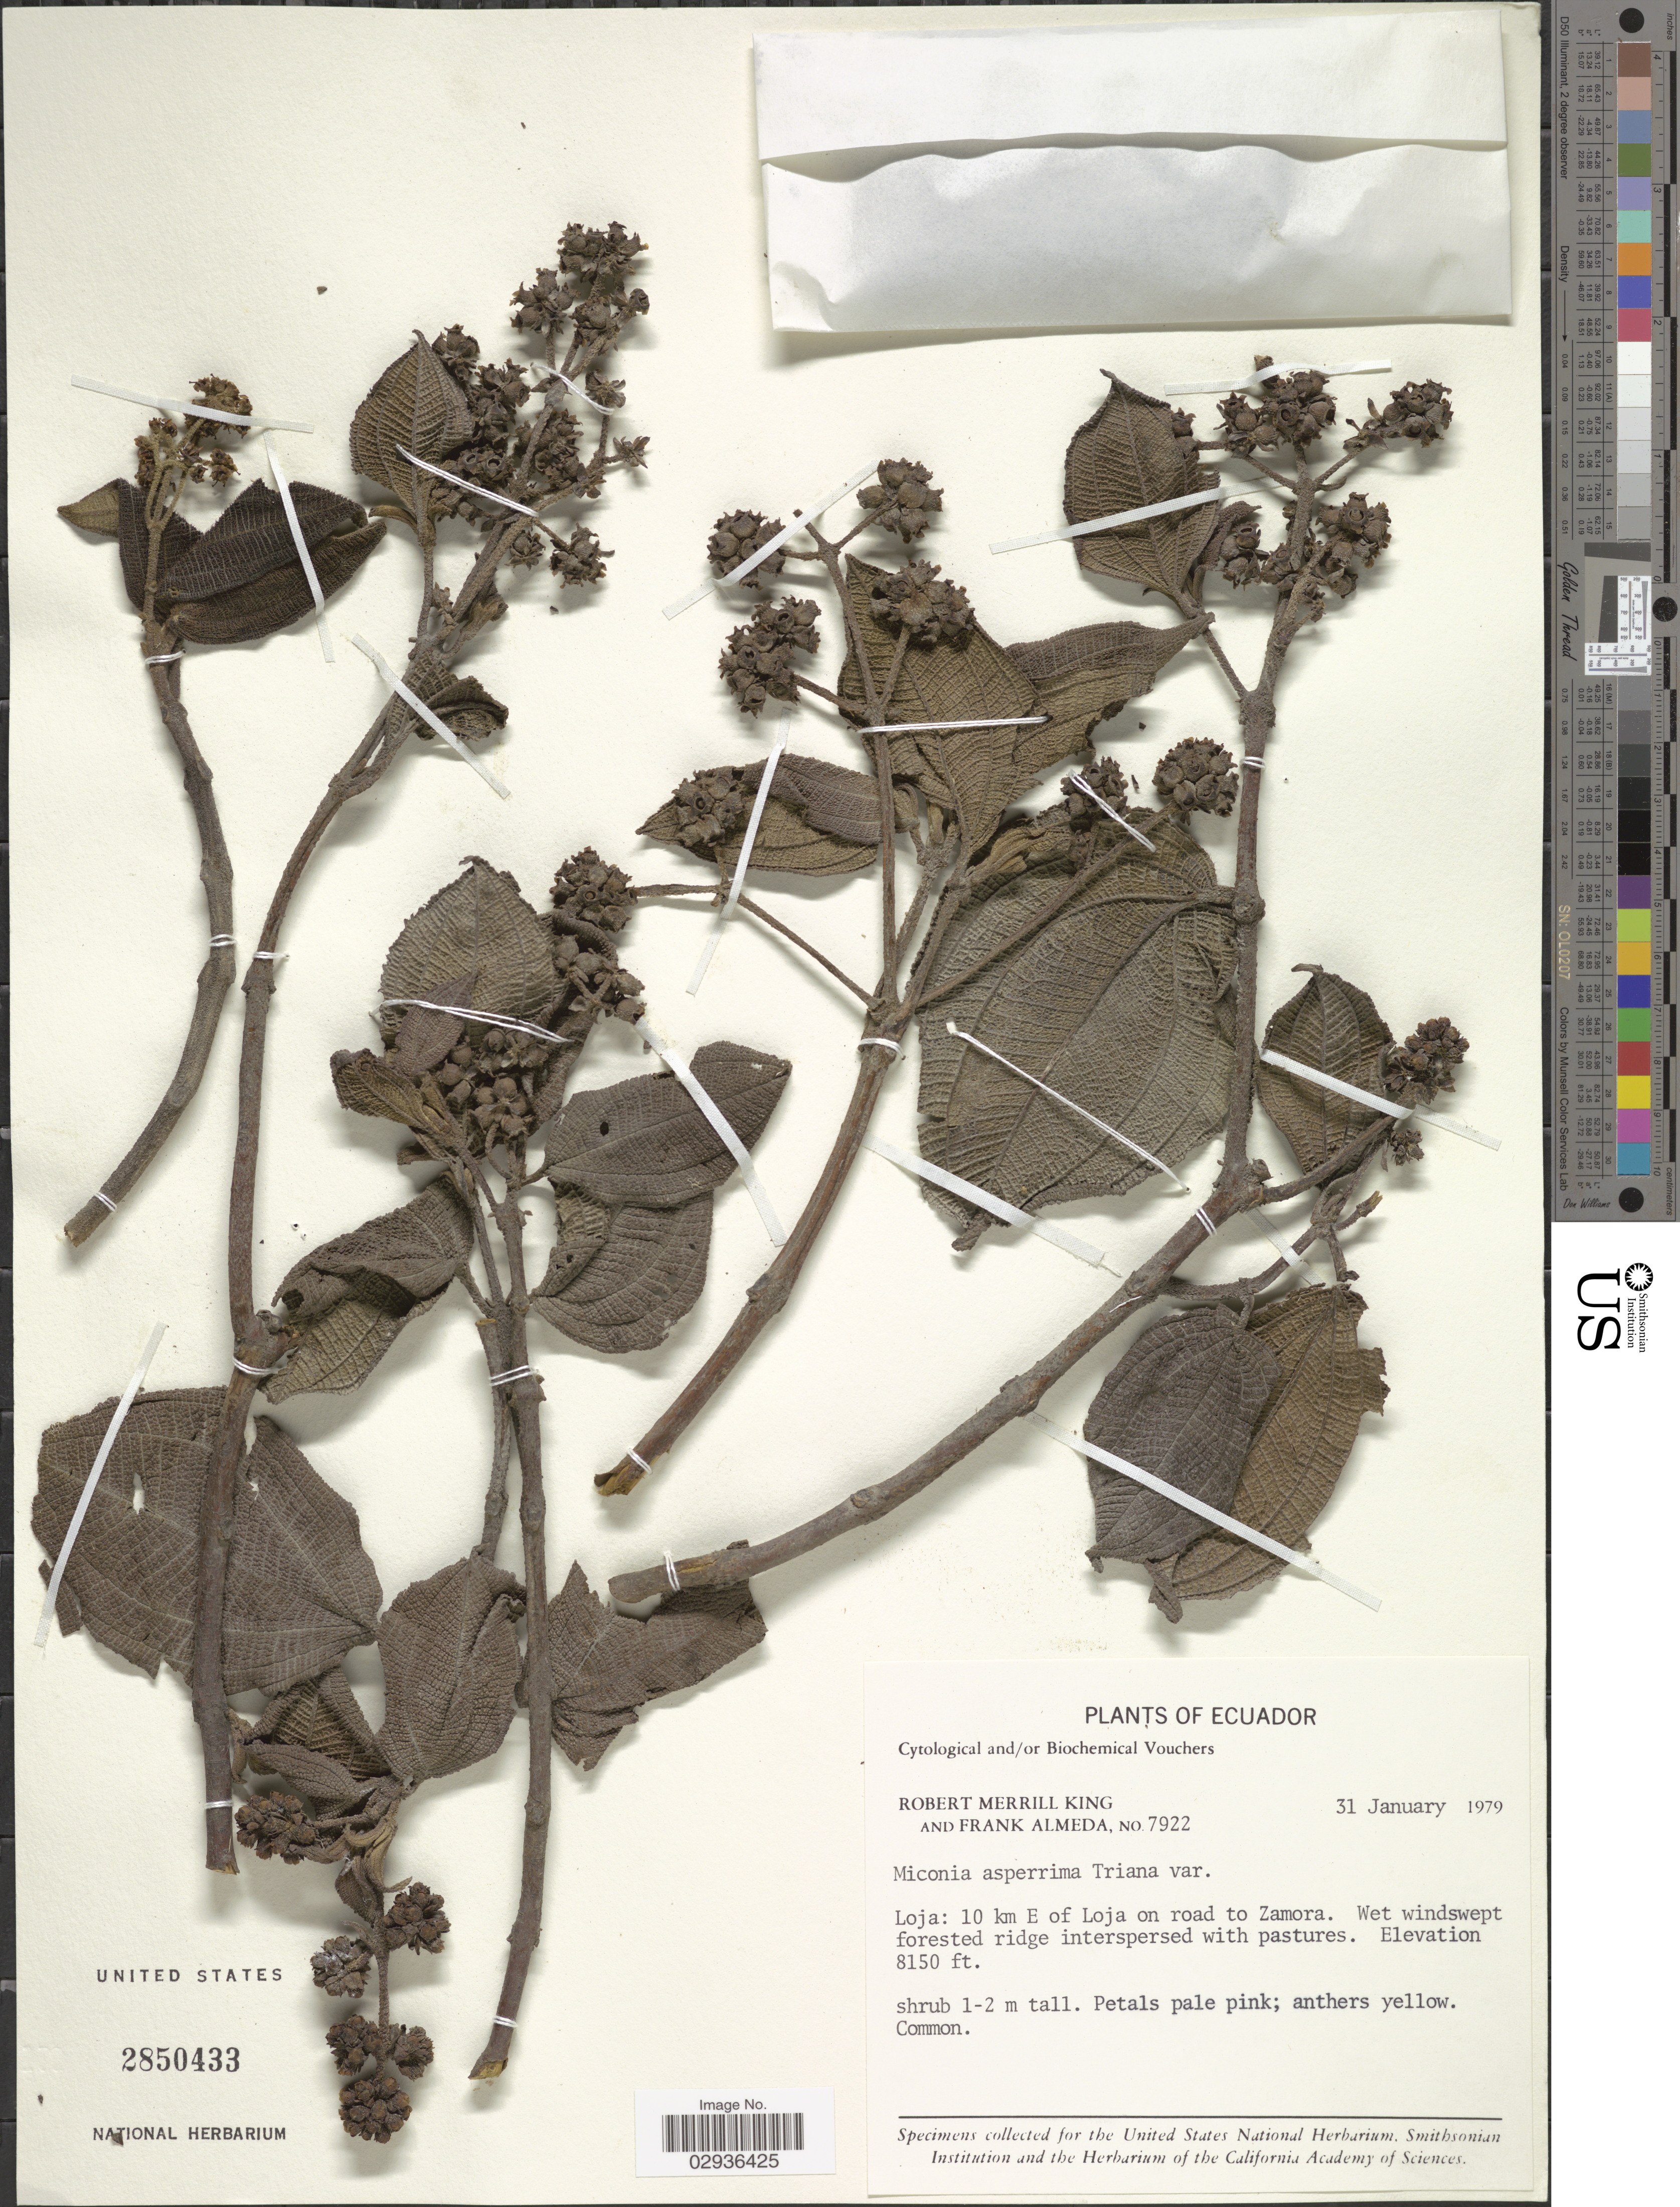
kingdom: Plantae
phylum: Tracheophyta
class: Magnoliopsida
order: Myrtales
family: Melastomataceae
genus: Miconia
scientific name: Miconia asperrima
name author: Triana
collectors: R. M. King & F. Almeda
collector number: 7922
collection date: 1979-01-31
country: Ecuador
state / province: Loja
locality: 10 km E of Loja on road to Zamora.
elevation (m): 2484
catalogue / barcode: US 2850433